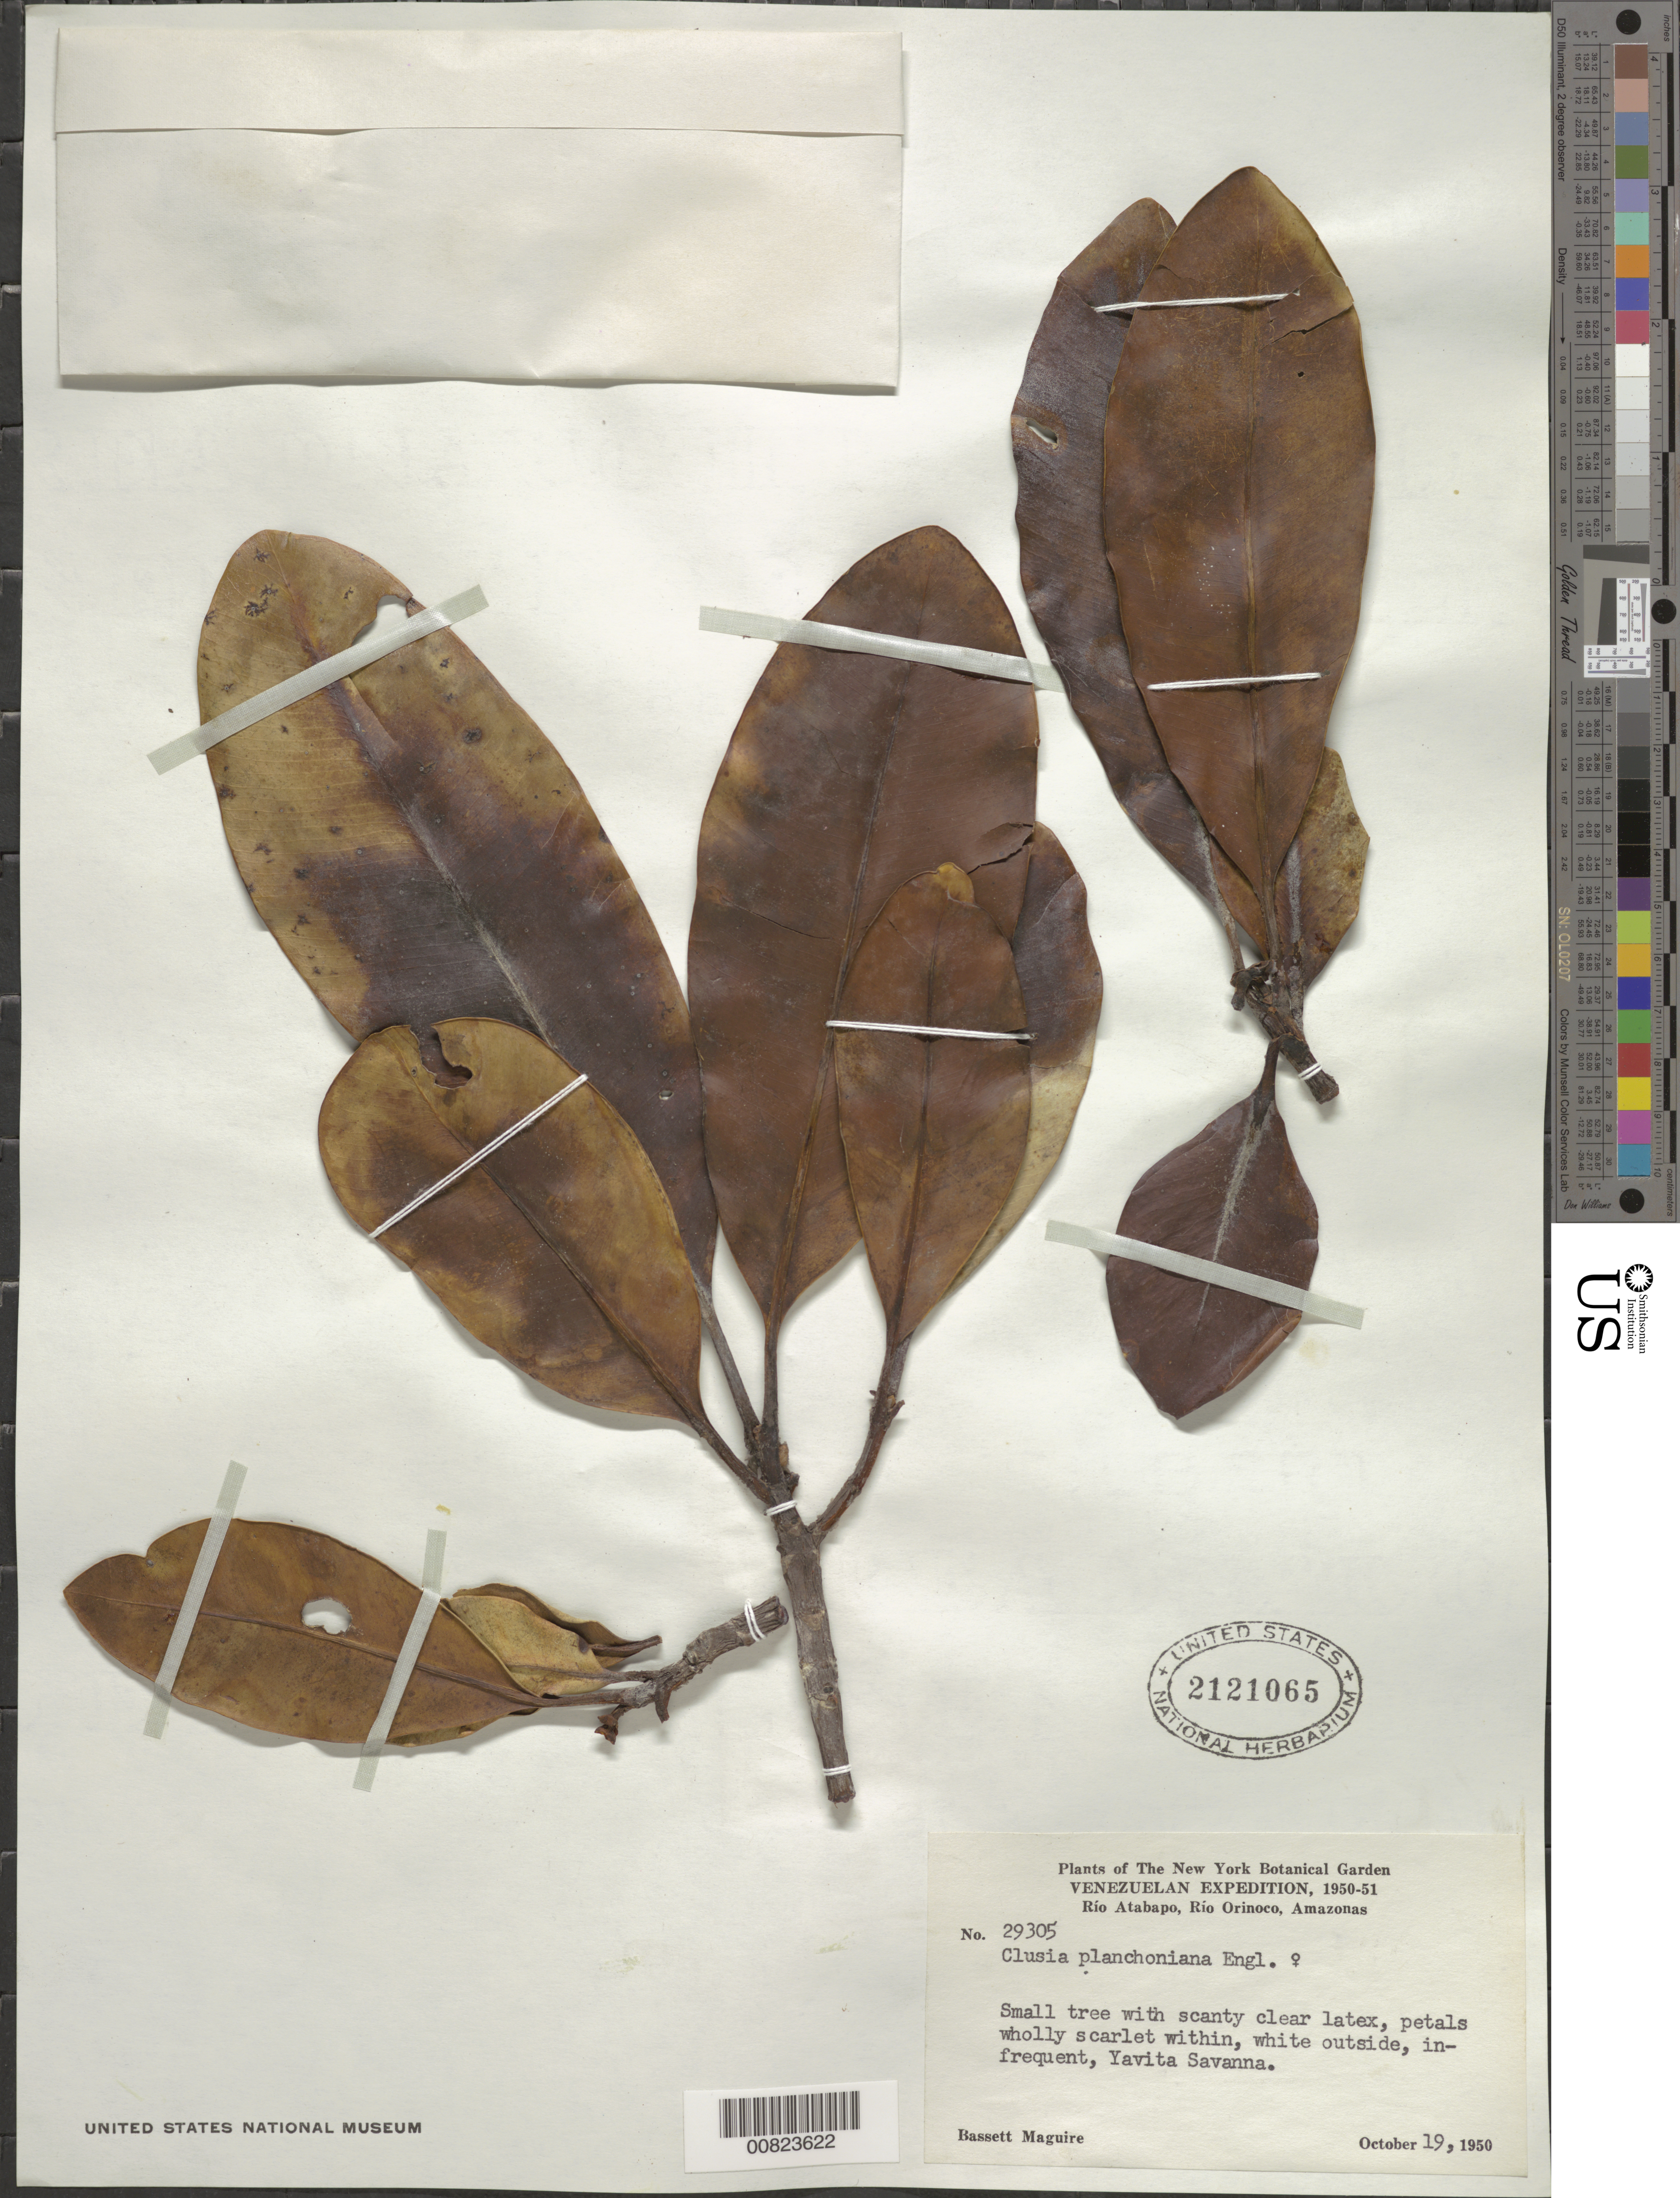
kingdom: Plantae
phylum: Tracheophyta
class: Magnoliopsida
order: Malpighiales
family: Clusiaceae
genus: Clusia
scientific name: Clusia planchoniana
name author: Engl.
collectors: B. Maguire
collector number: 29305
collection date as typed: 19-Oct-50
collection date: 1950-10-19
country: Venezuela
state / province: Amazonas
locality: Yavita, Río Atabapo, Río Orinoco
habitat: Savanna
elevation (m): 130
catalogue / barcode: US 2121065